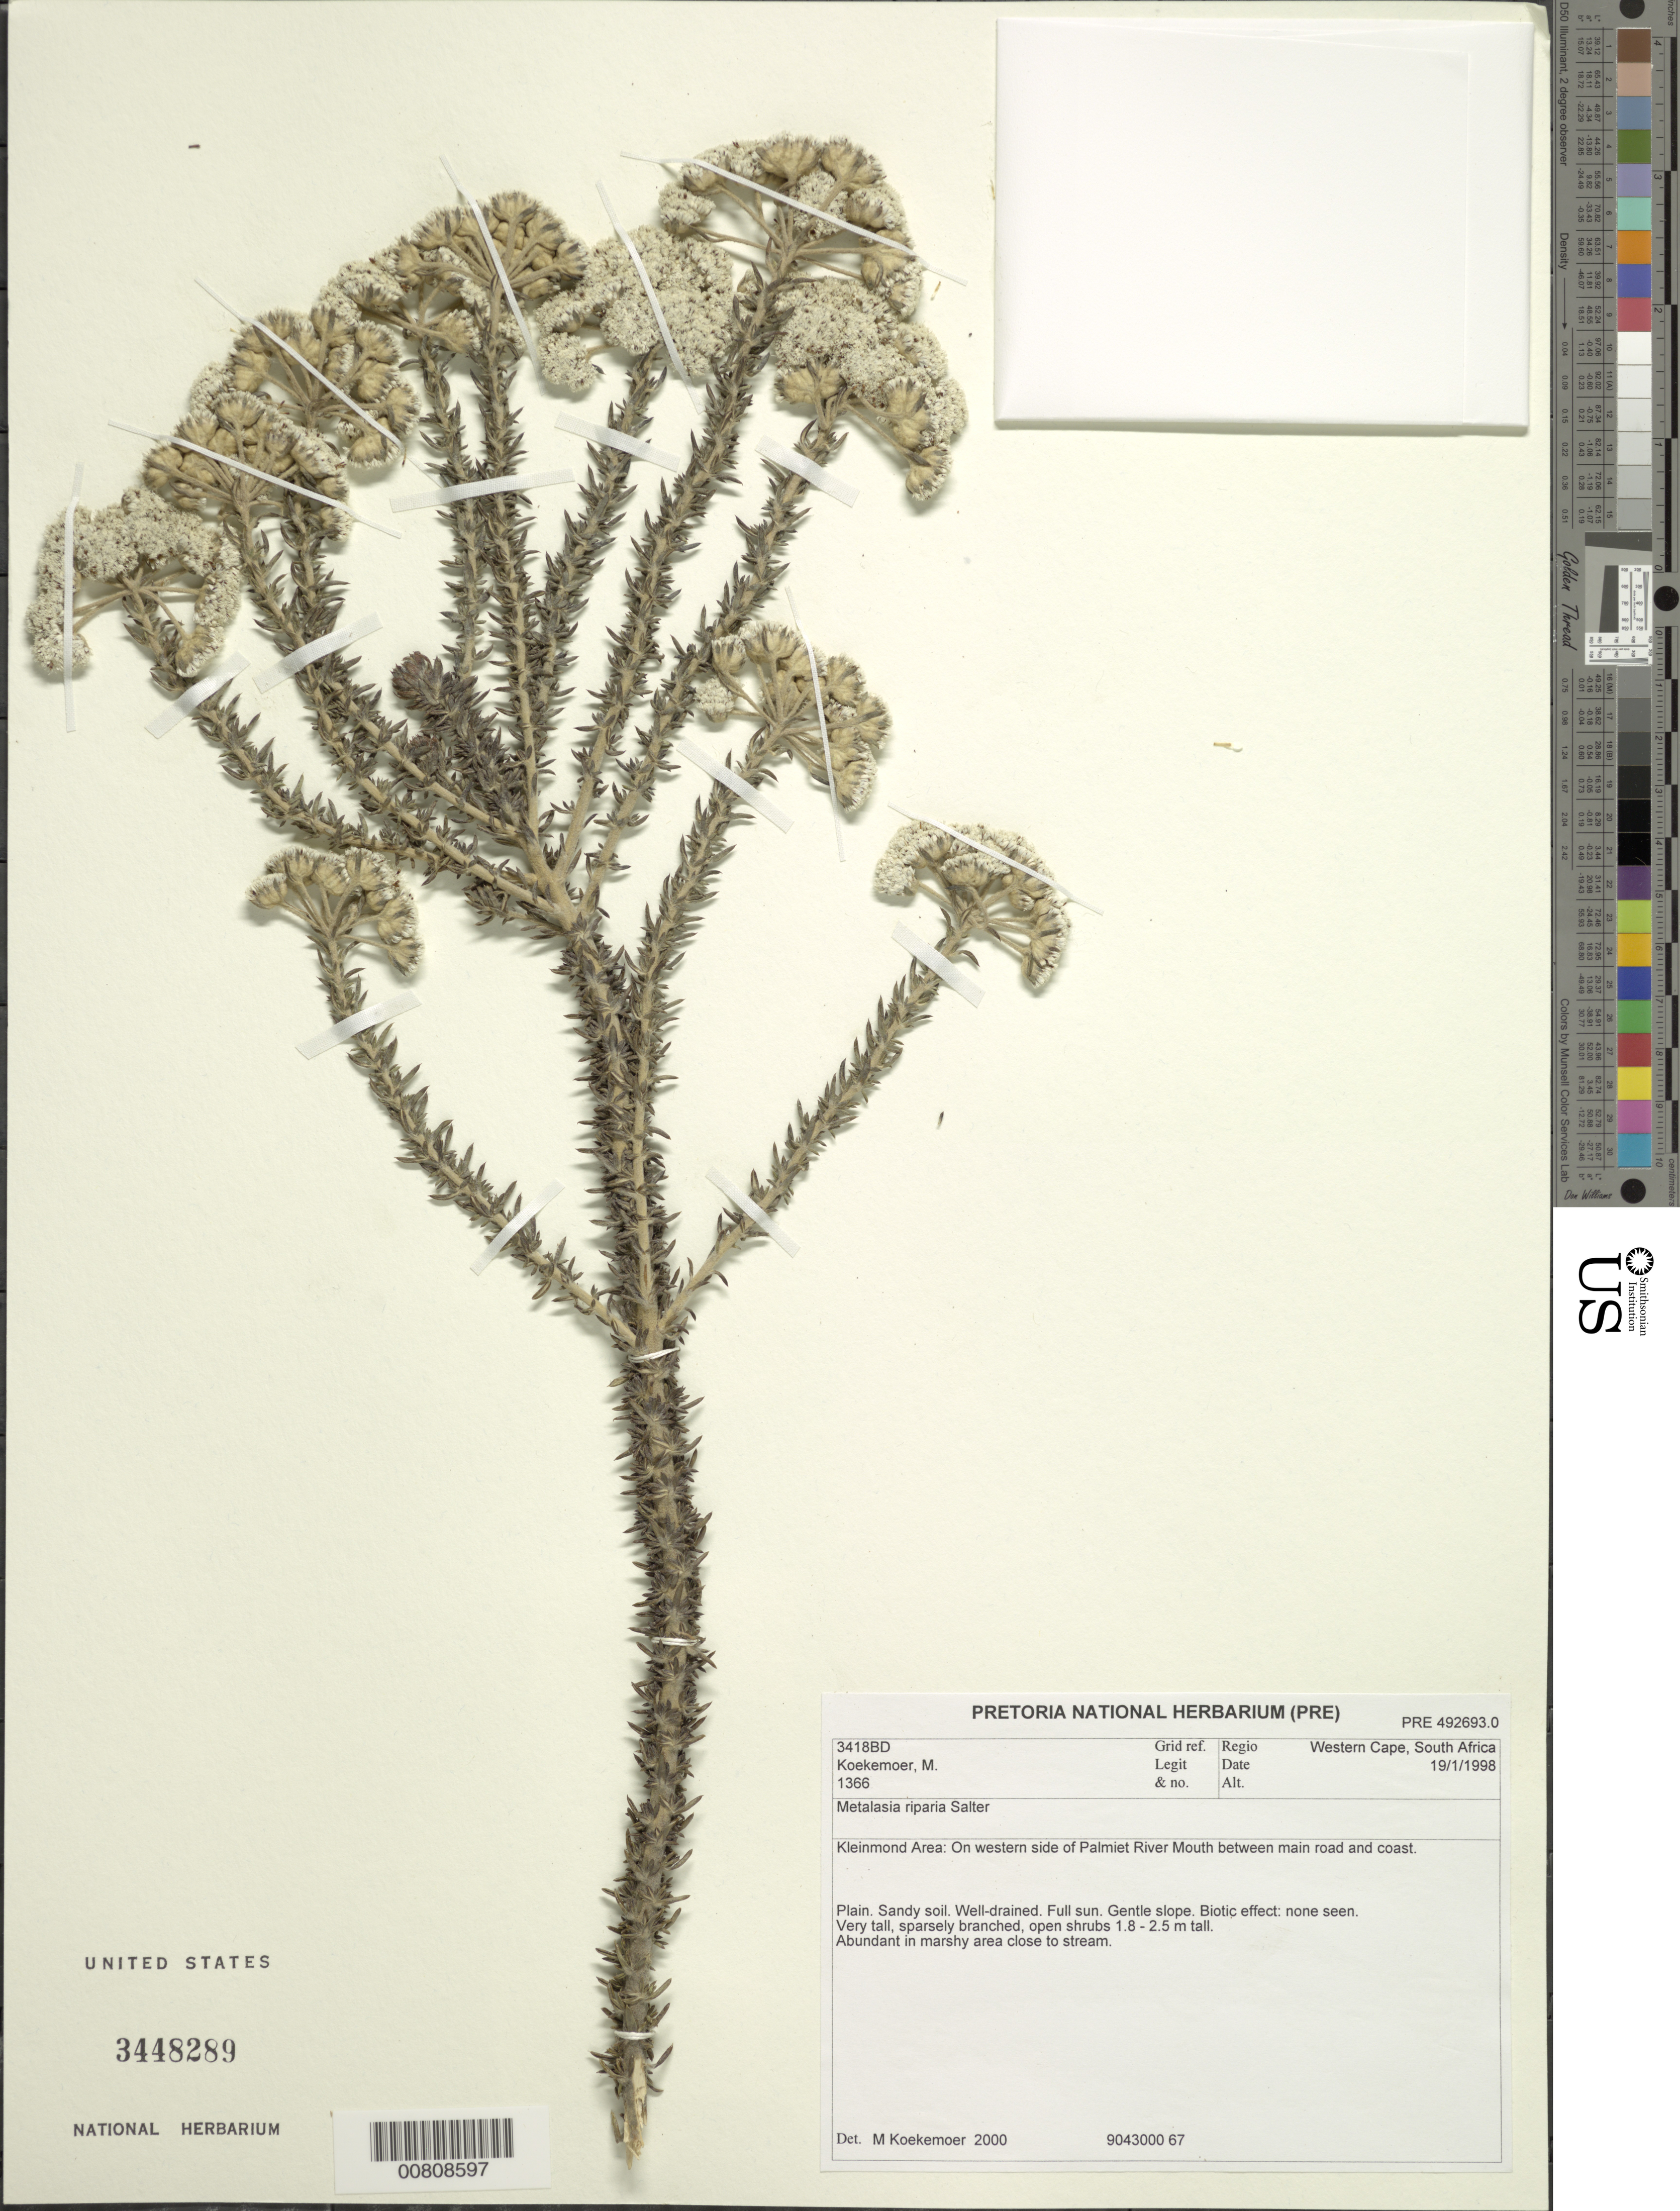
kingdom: Plantae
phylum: Tracheophyta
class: Magnoliopsida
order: Asterales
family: Asteraceae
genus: Metalasia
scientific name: Metalasia riparia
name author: T.M. Salter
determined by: Koekemoer, M.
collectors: M. Koekemoer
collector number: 1366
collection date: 1998-01-19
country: South Africa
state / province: Western Cape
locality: Kleinmond Area: on W side of Palmiet River Mouth, between main road and coast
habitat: Fynbos, sandy soil, well-drained, gentle slope; in marshy area close to stream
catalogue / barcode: US 3448289